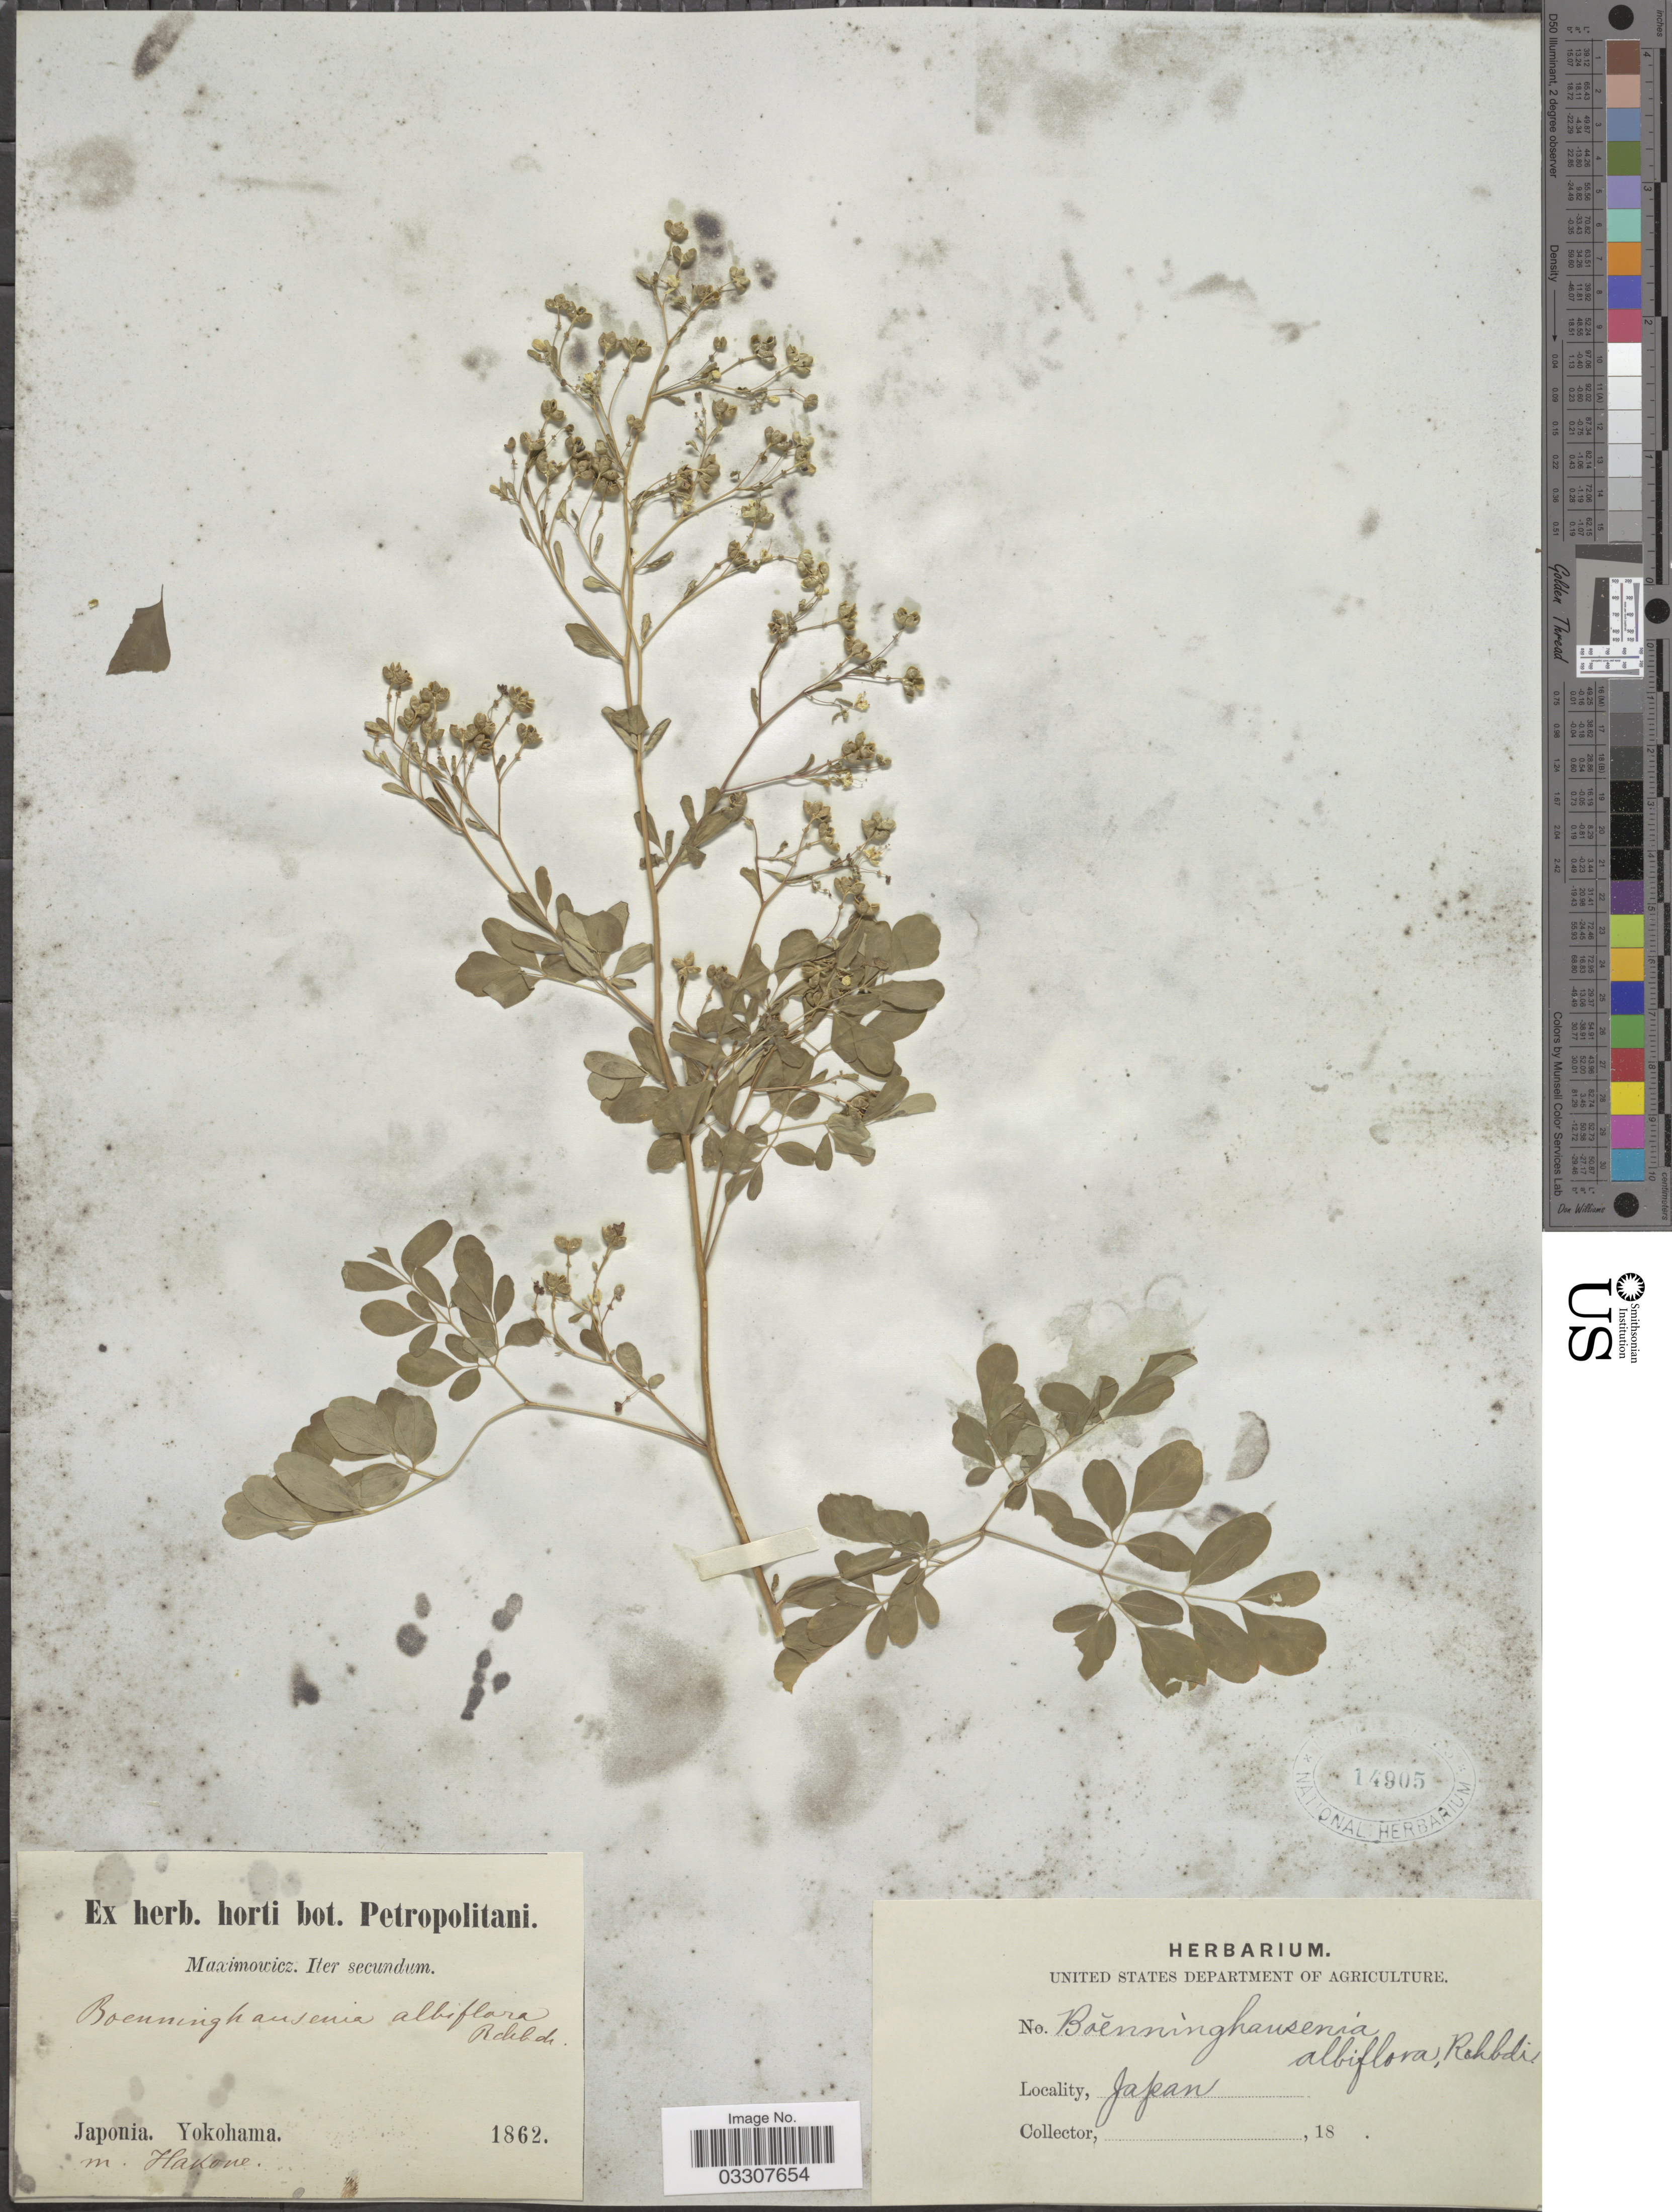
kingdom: Plantae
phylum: Tracheophyta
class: Magnoliopsida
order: Sapindales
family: Rutaceae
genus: Boenninghausenia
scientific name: Boenninghausenia albiflora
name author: (Hook.) Meisn.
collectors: -. Maximowicz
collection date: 1862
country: Japan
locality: Yokohama, m. Hakone.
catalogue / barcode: US 14905